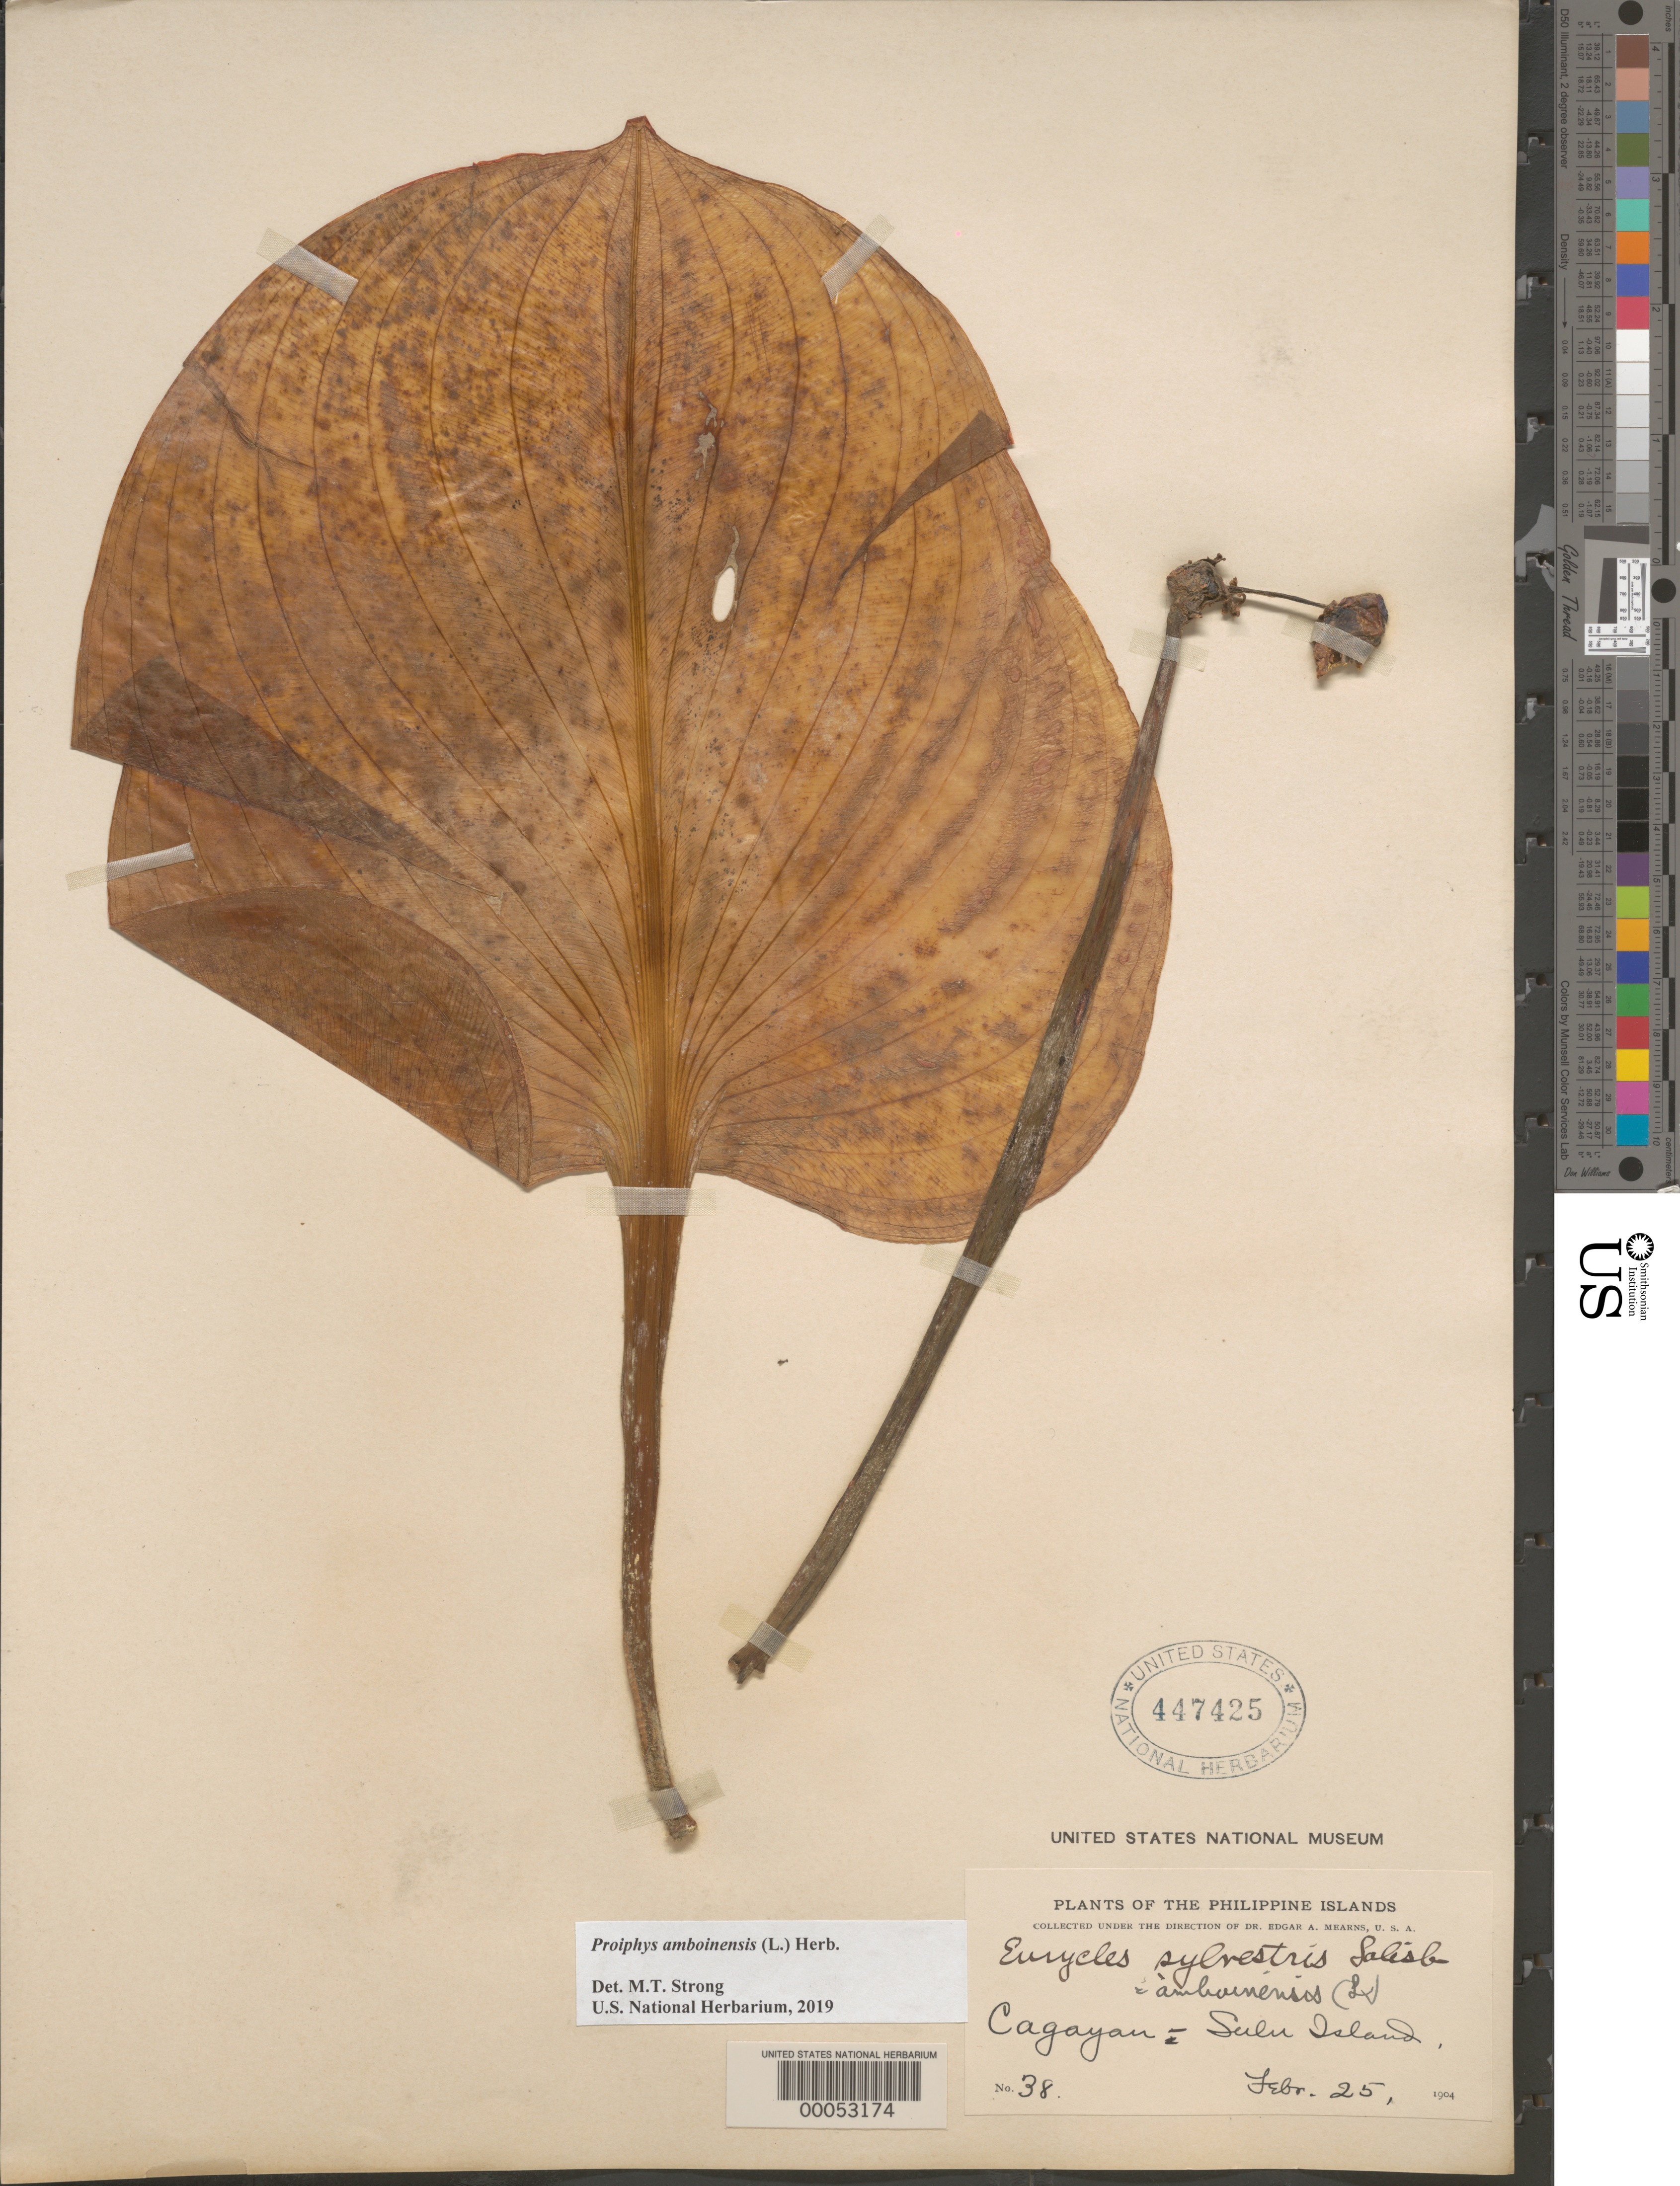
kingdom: Plantae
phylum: Tracheophyta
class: Liliopsida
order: Asparagales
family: Amaryllidaceae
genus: Proiphys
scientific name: Proiphys amboinensis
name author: (L.) Herb.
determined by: Strong, Mark T., (BOT), Smithsonian Institution - National Museum of Natural History (UNITED STATES)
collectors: E. A. Mearns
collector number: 38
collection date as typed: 25 Feb 1904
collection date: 1904-02-25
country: Philippines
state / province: Muslim Mindanao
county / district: Tawi Tawi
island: Cagayan Sulu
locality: Cayagan sulu island [Sulu Archipelago]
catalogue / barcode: US 447425